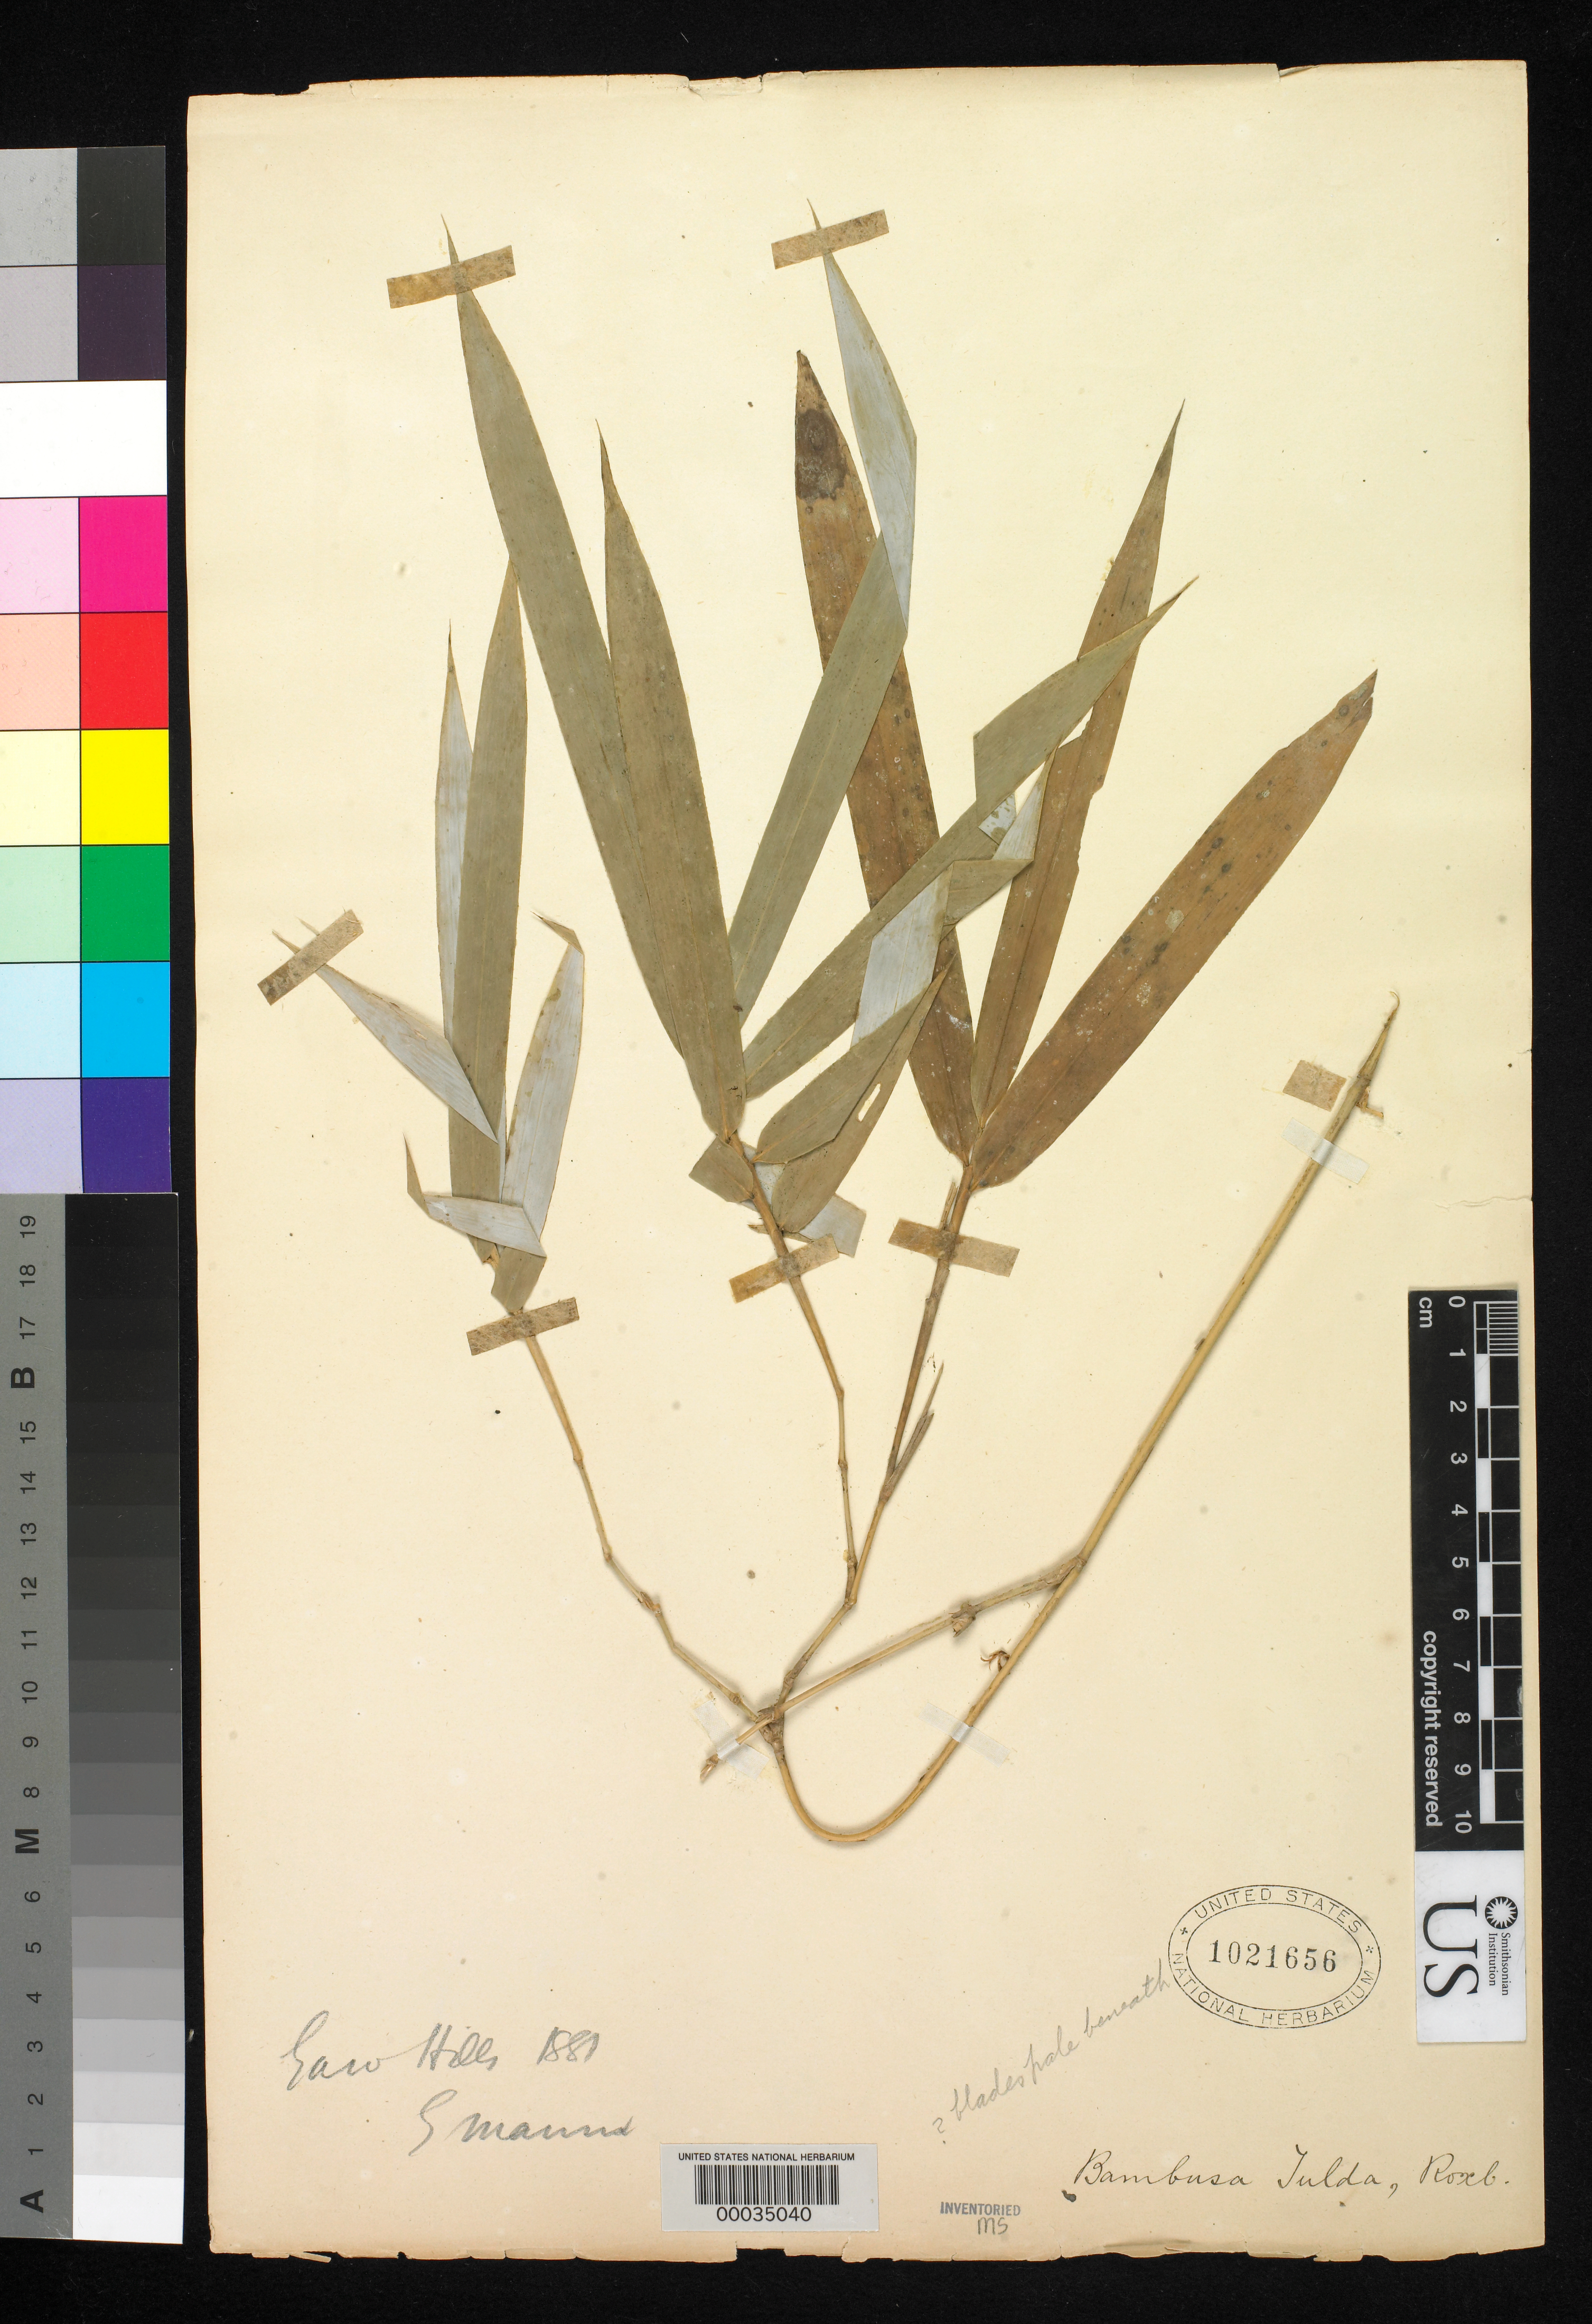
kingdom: Plantae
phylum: Tracheophyta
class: Liliopsida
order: Poales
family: Poaceae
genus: Bambusa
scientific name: Bambusa tulda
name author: Roxb.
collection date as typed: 1881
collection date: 1881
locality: Laro hills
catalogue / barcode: US 1021656